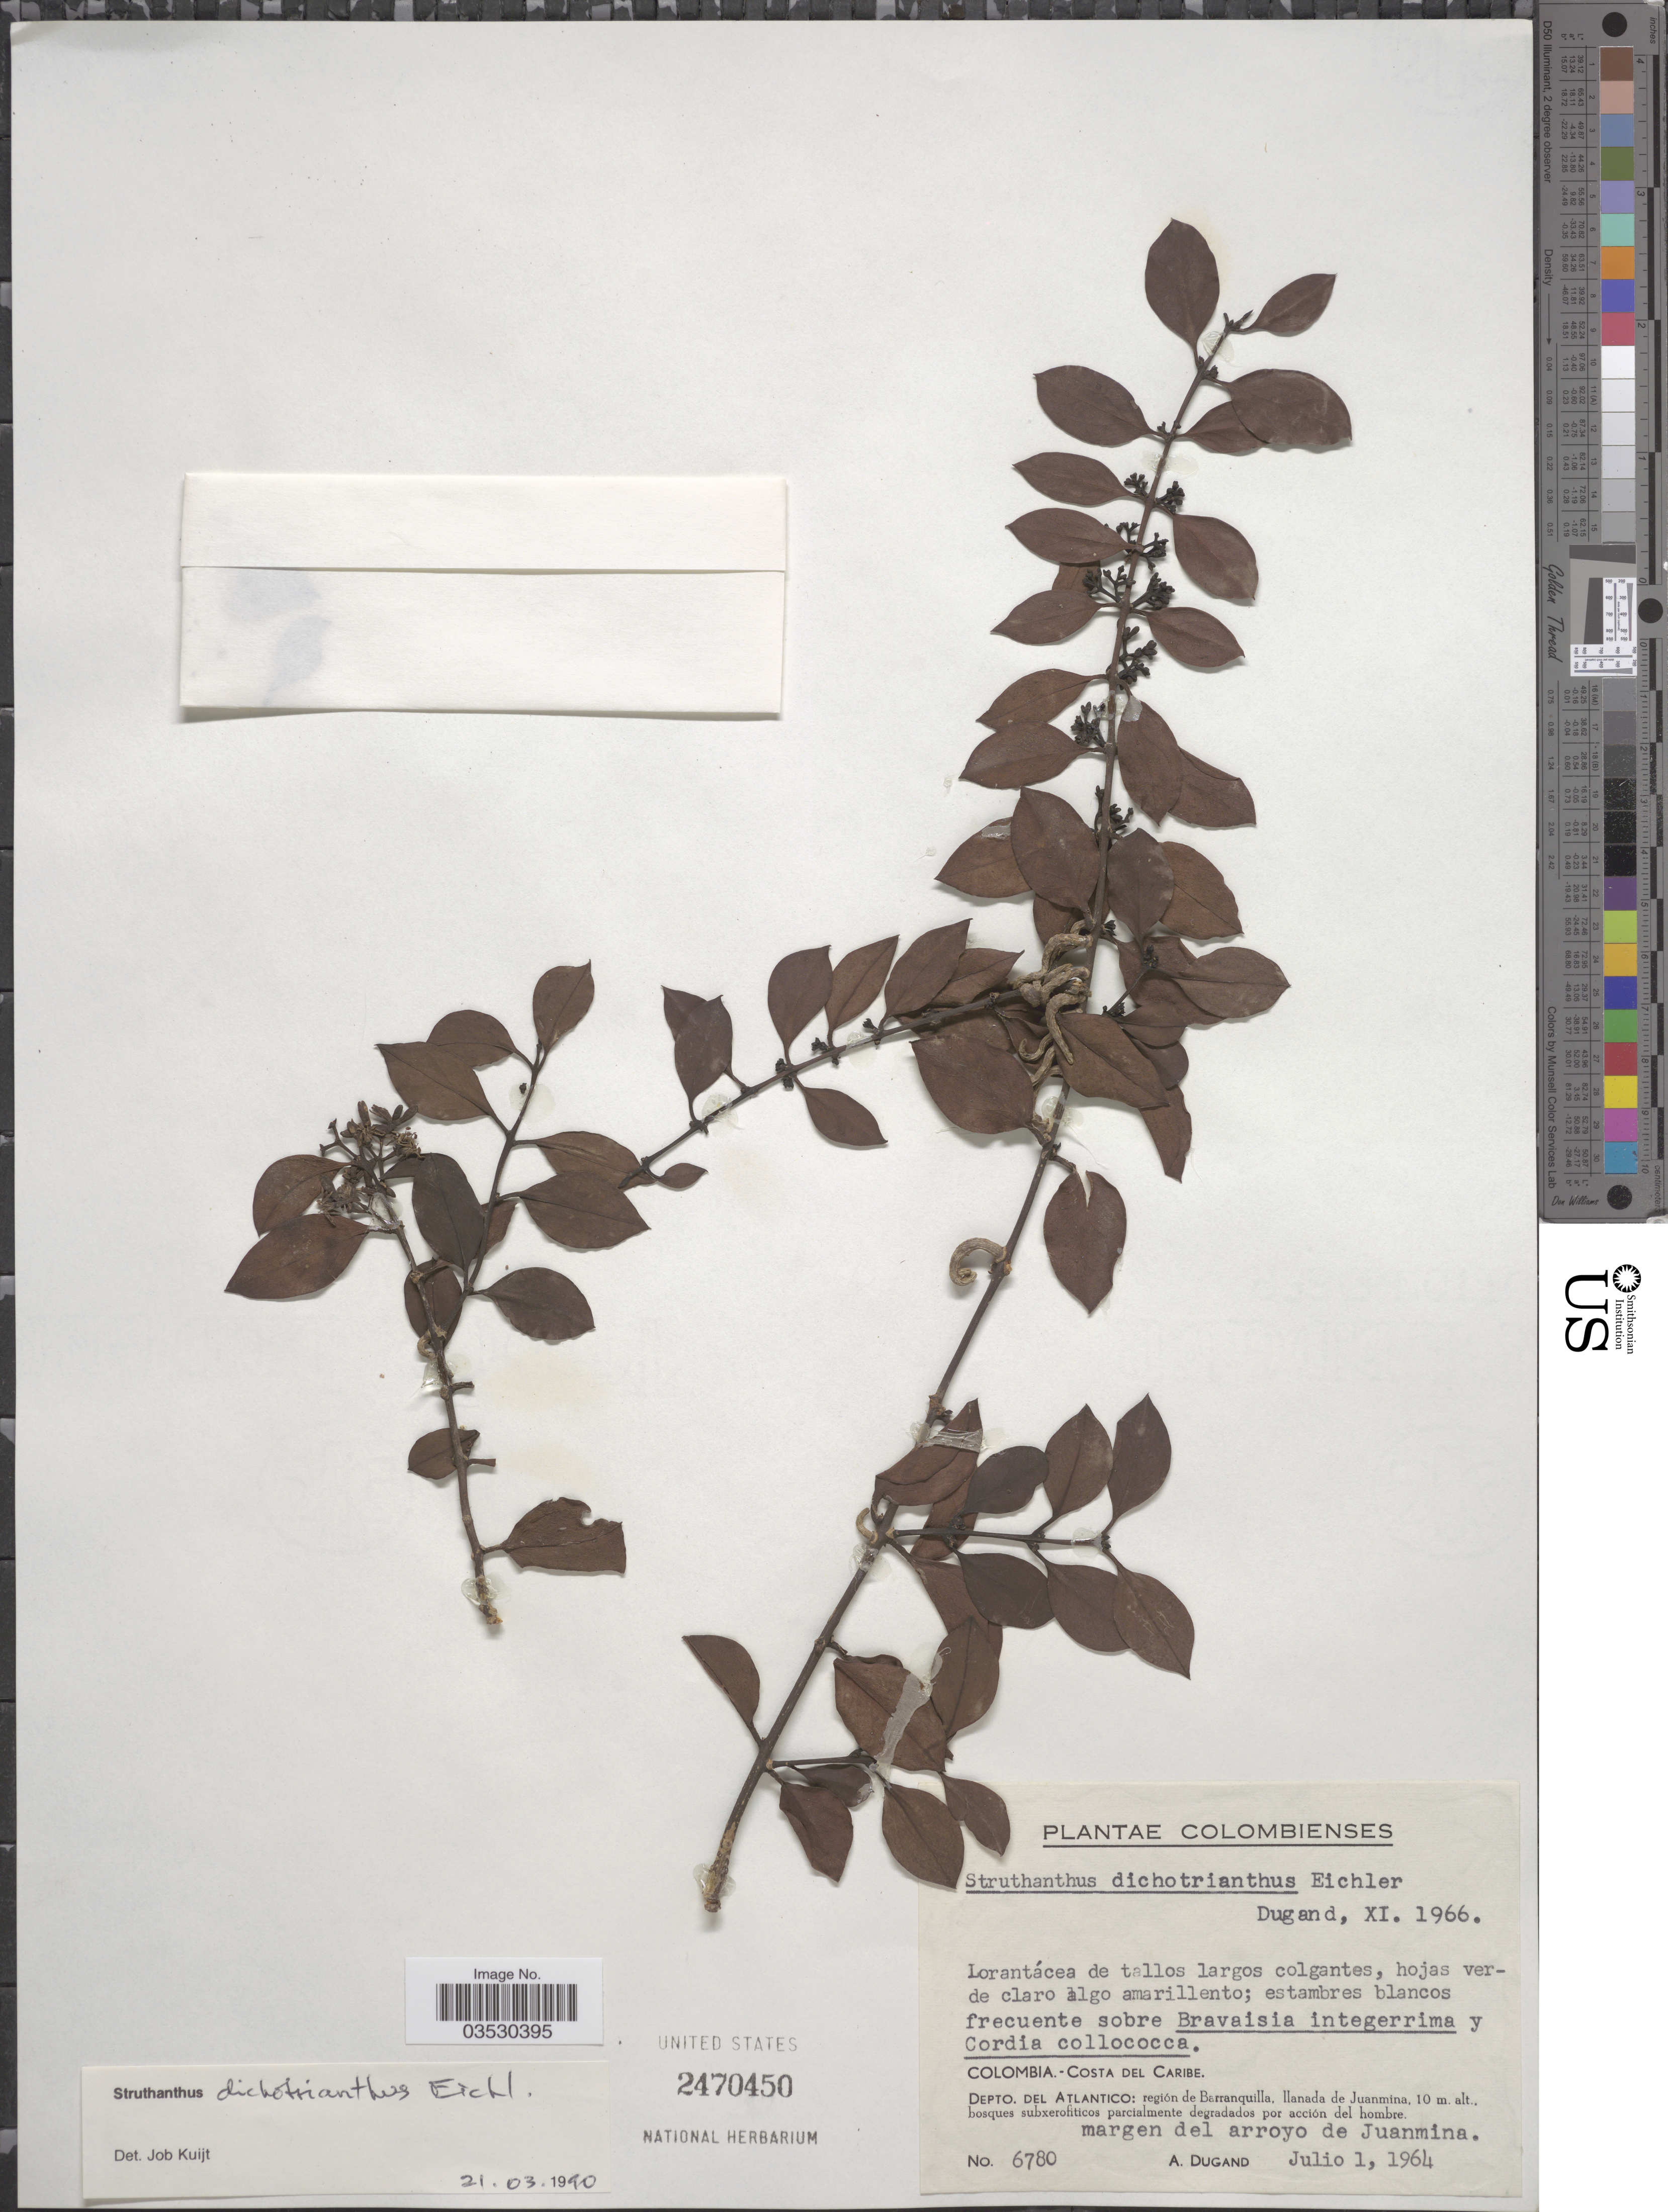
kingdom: Plantae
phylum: Tracheophyta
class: Magnoliopsida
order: Santalales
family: Loranthaceae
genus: Struthanthus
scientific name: Struthanthus dichotrianthus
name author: Eichler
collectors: A. Dugand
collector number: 6780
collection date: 1964-07-01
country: Colombia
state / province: Atlántico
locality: Costa del Caribe. Depto. del Atlantico: región de Barranquilla, llanada de Juanmina. Margen del arroyo de Juanmina.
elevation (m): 10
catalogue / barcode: US 2470450